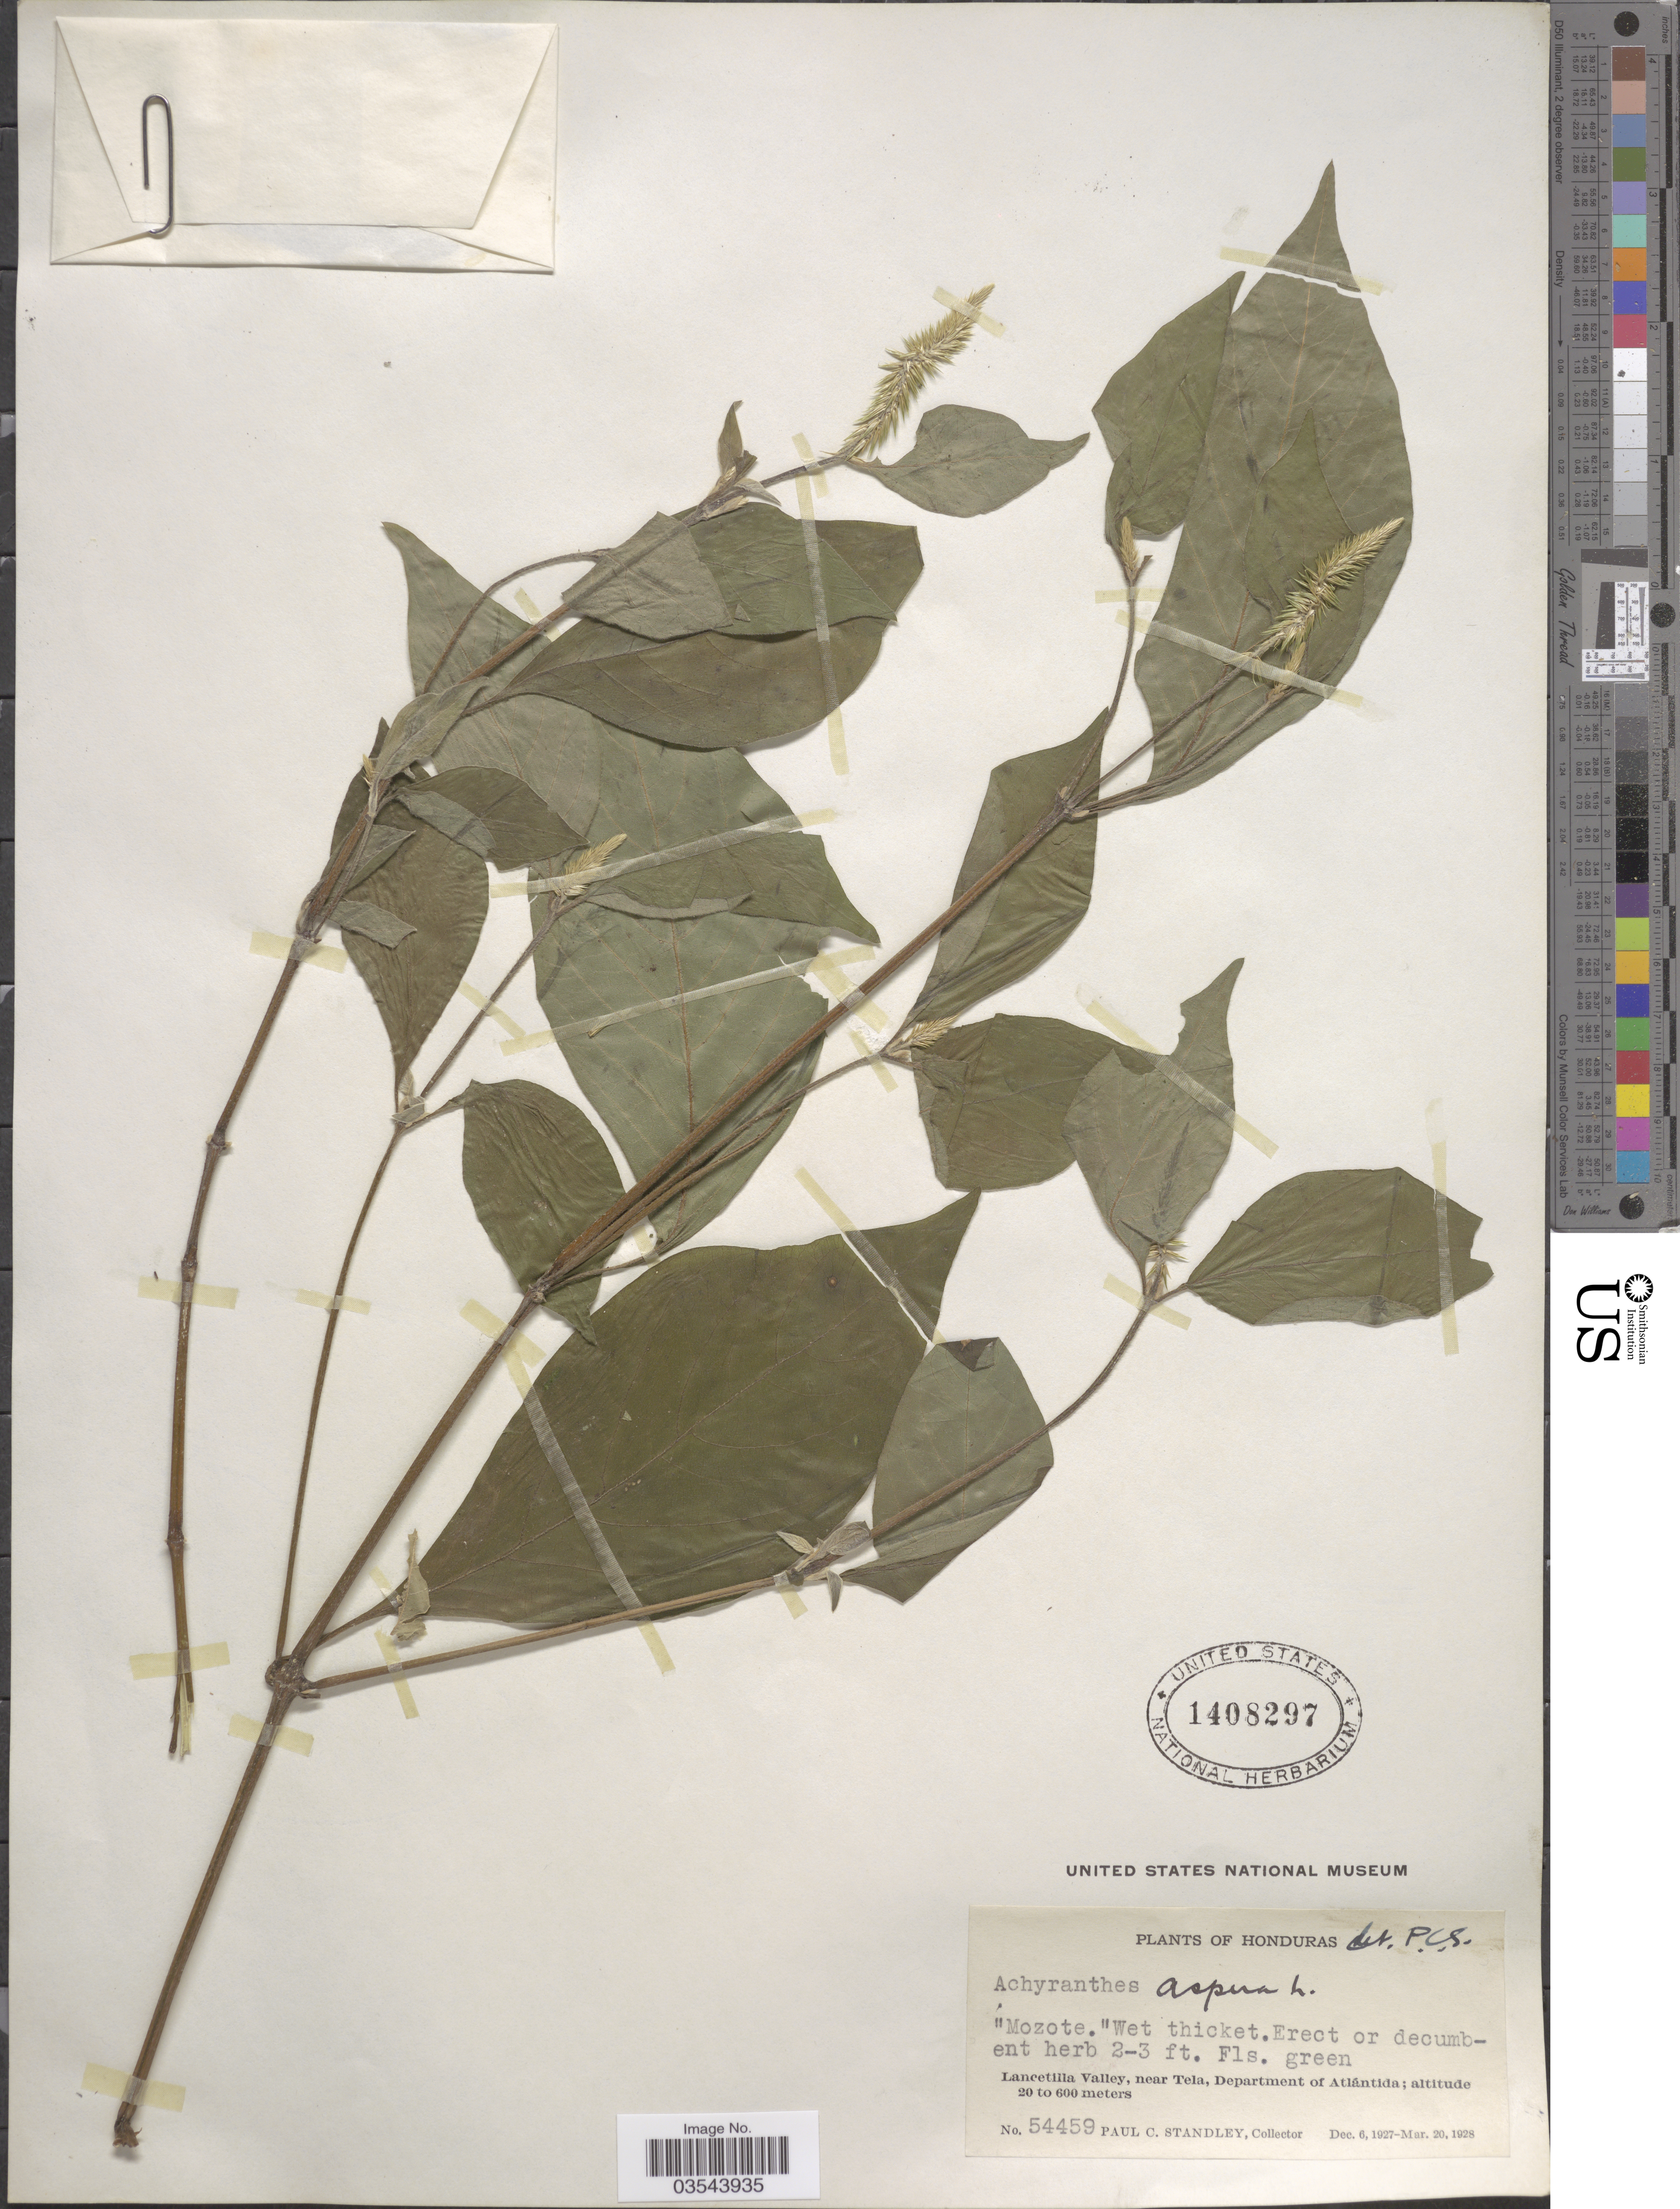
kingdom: Plantae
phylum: Tracheophyta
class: Magnoliopsida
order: Caryophyllales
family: Amaranthaceae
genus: Achyranthes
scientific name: Achyranthes aspera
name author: L.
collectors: P. C. Standley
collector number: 54459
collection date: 1927-12-06/1928-03-20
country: Honduras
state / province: Atlántida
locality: Lancetilla Valley, near Tela, Department of Atlántida.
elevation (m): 20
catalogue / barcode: US 1408297